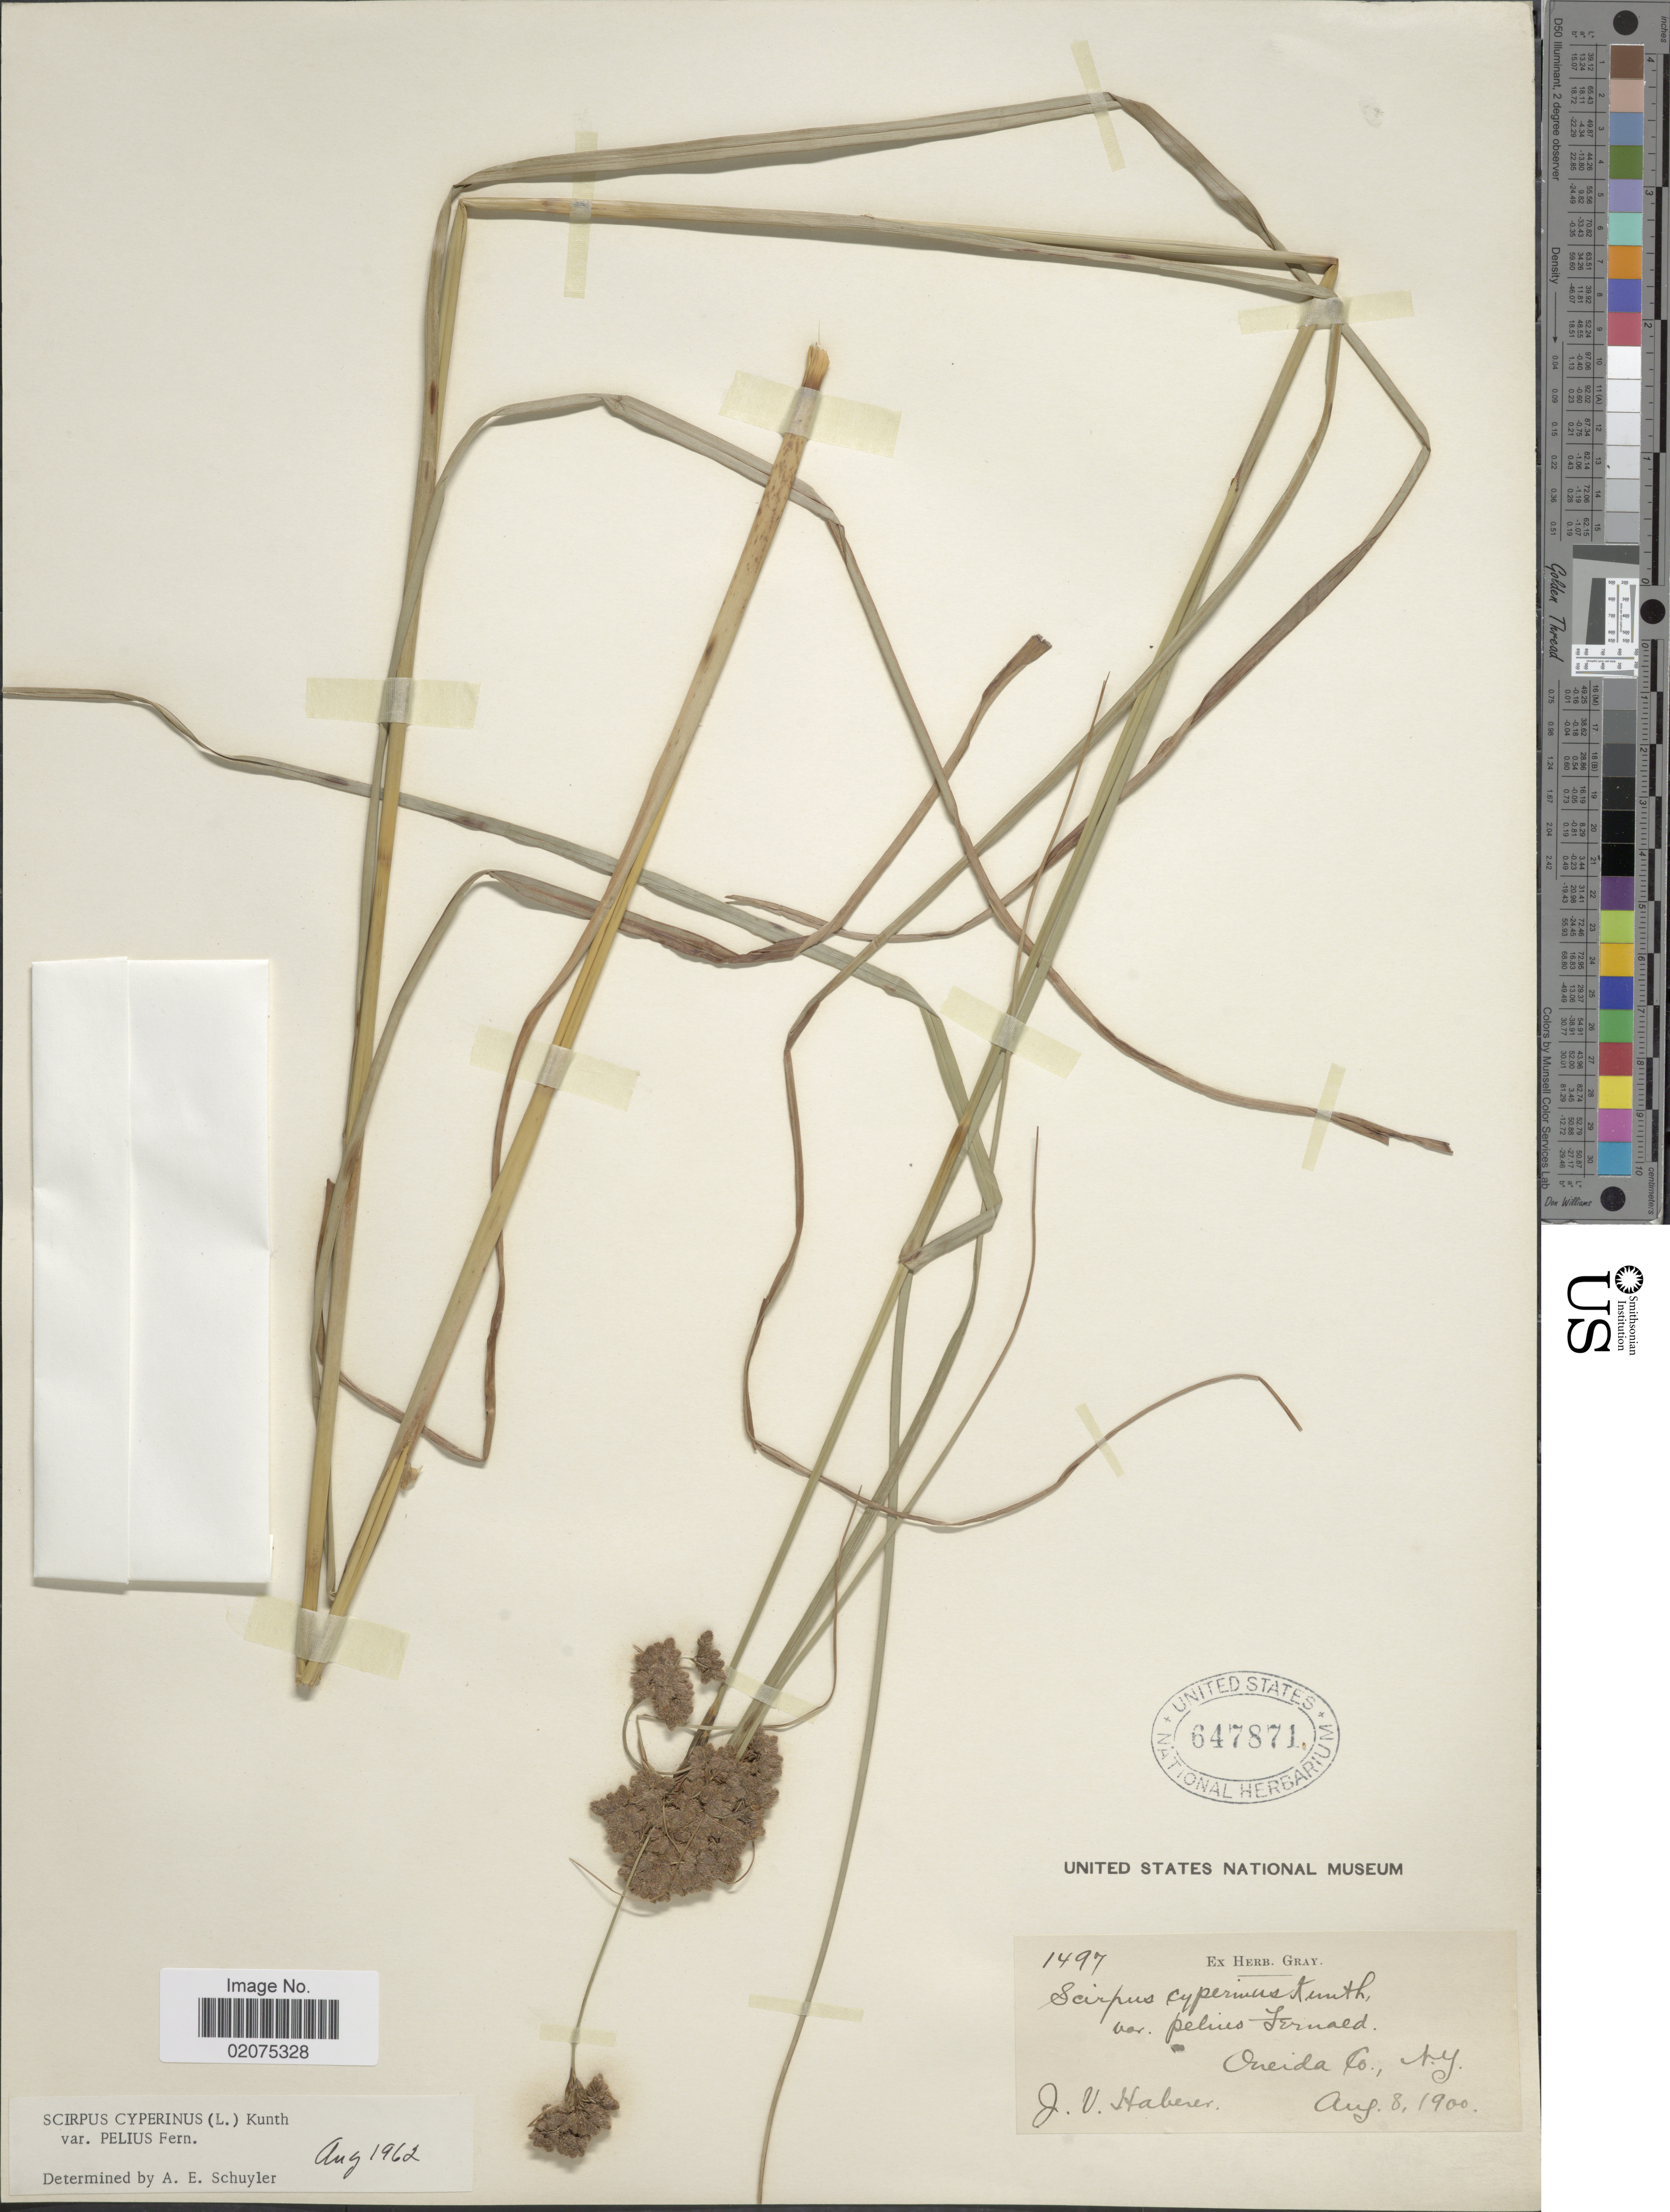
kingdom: Plantae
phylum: Tracheophyta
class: Liliopsida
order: Poales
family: Cyperaceae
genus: Scirpus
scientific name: Scirpus cyperinus var. pelius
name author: Fernald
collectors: J. V. Haberer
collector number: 1497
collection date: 1900-08-08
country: United States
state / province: New York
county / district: Oneida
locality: Oneida Co., N.Y.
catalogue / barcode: US 647871